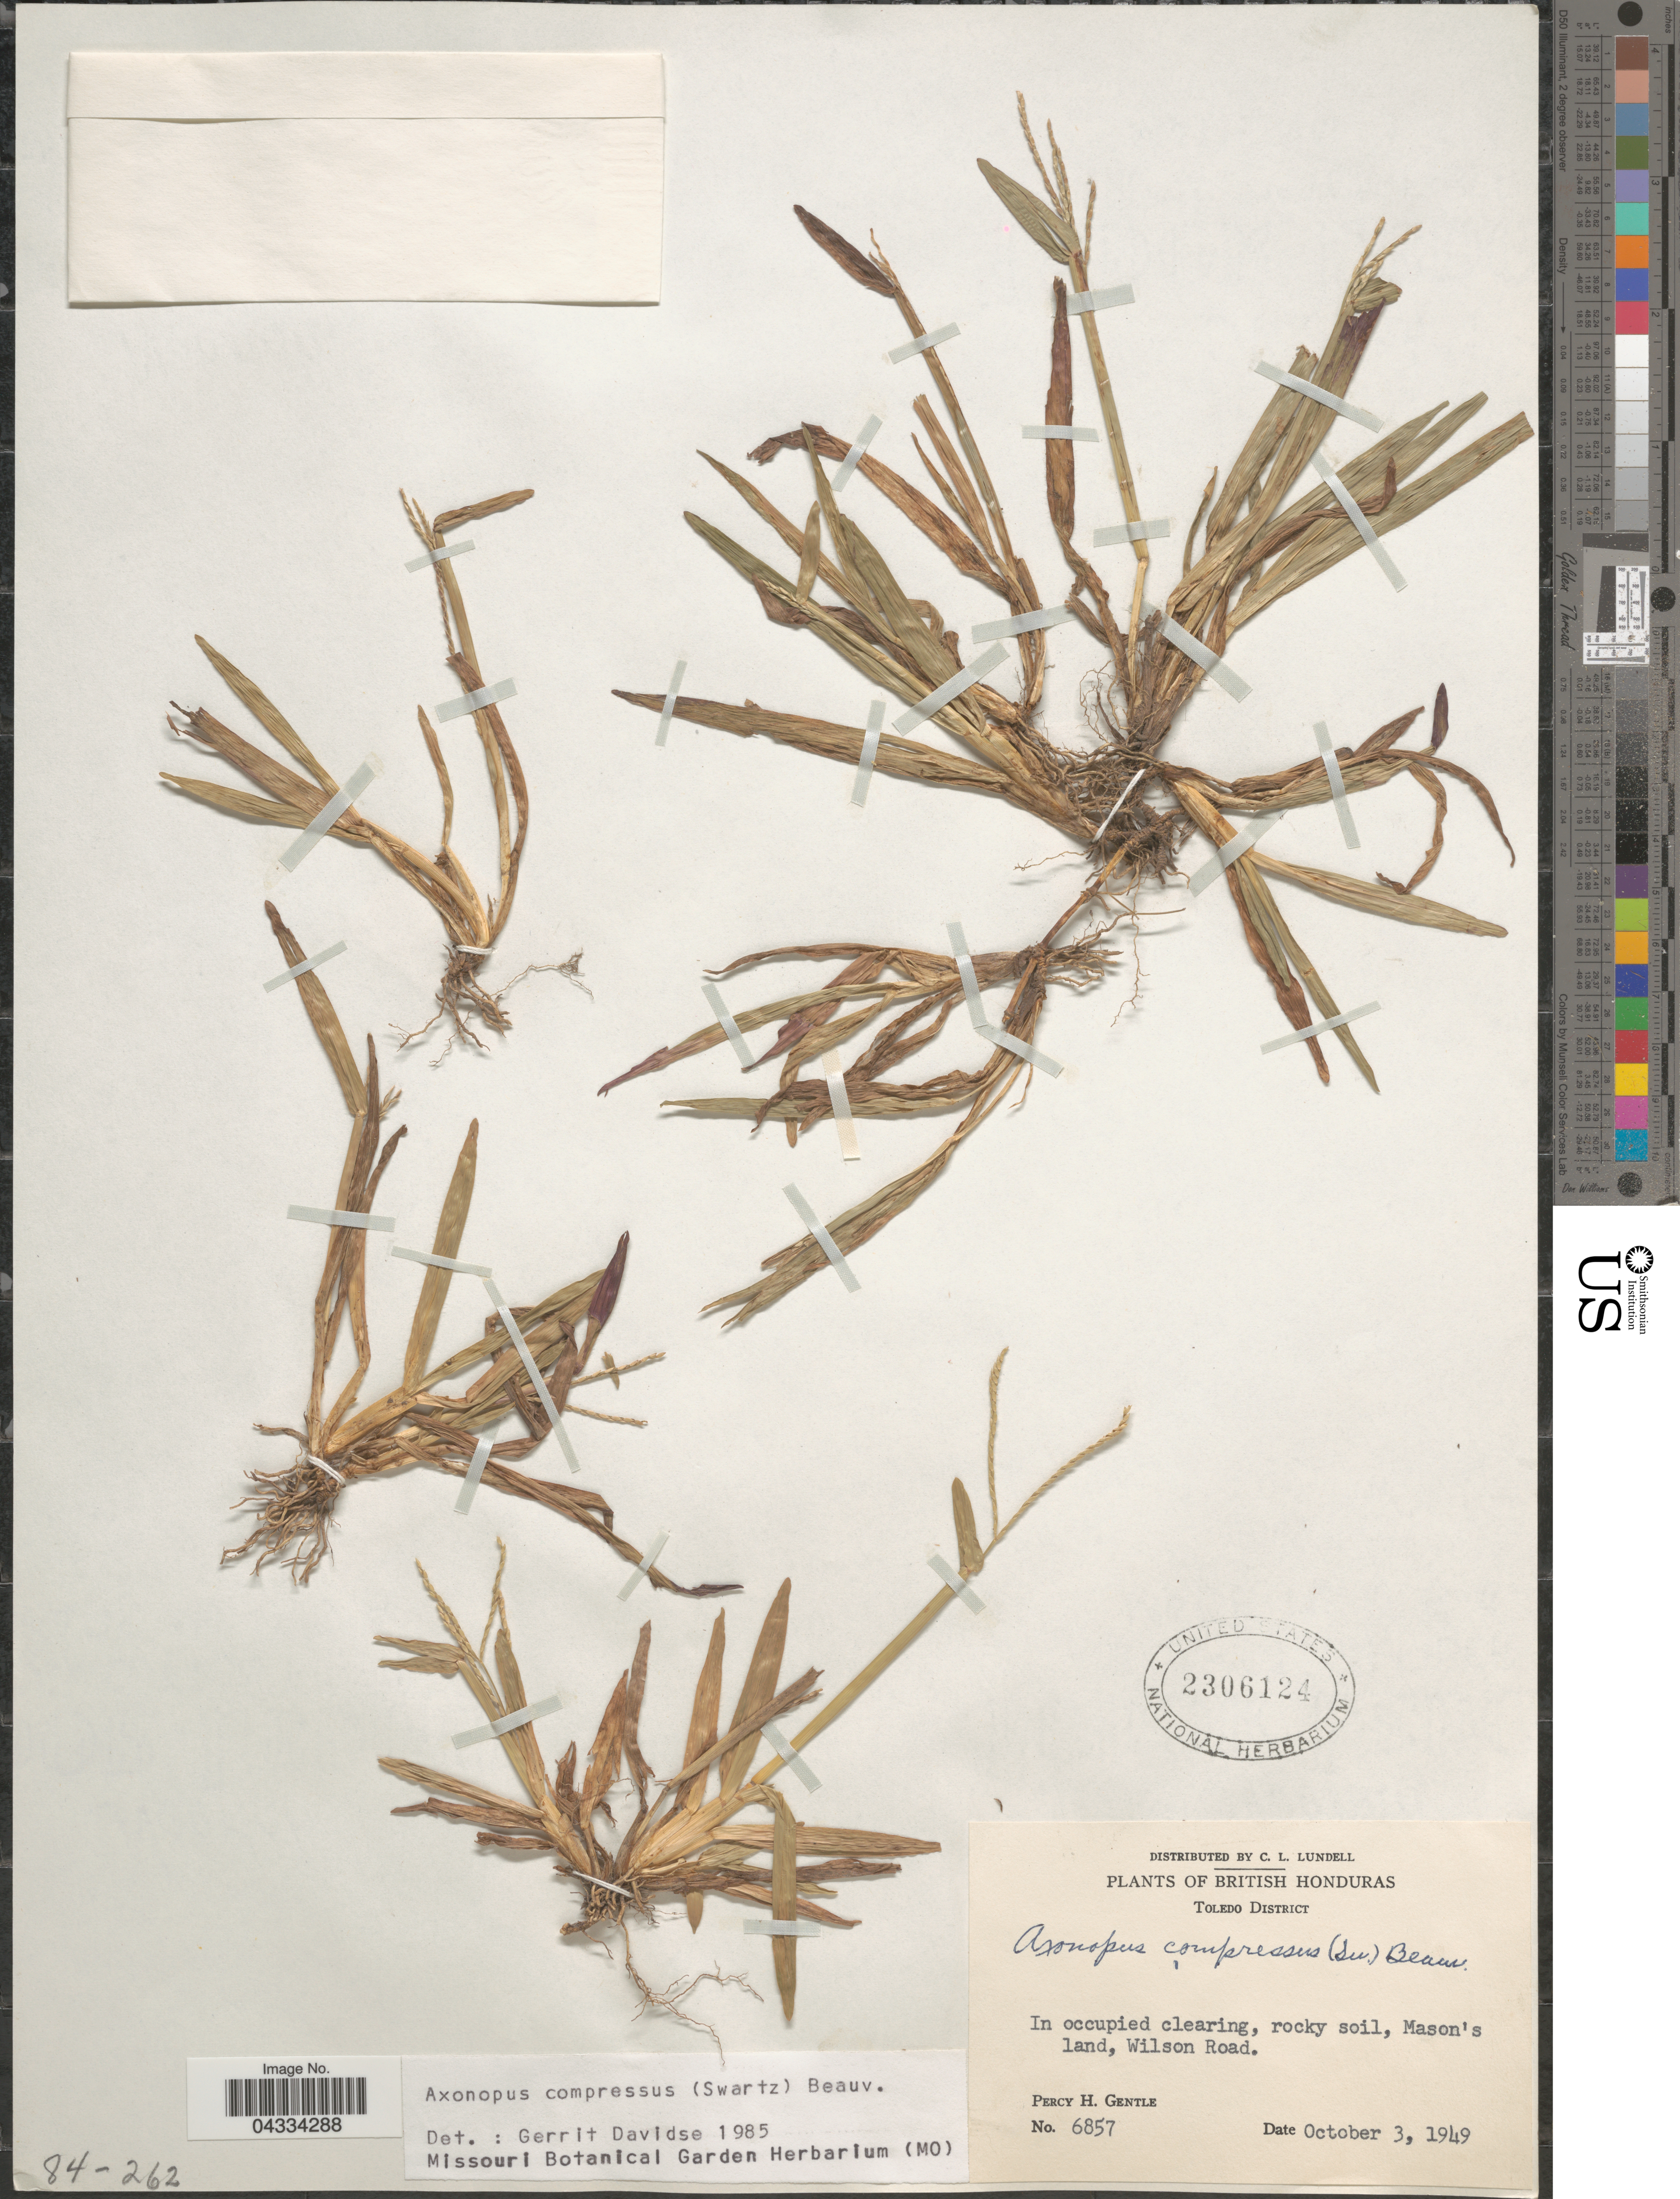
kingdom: Plantae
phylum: Tracheophyta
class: Liliopsida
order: Poales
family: Poaceae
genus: Axonopus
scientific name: Axonopus compressus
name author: (Sw.) P. Beauv.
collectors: P. H. Gentle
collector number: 6857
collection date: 1949-10-03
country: Belize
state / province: Toledo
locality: British Honduras. Toledo District. In occupied clearing, rocky soil, Mason's land, Wilson Road.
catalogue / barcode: US 2306124